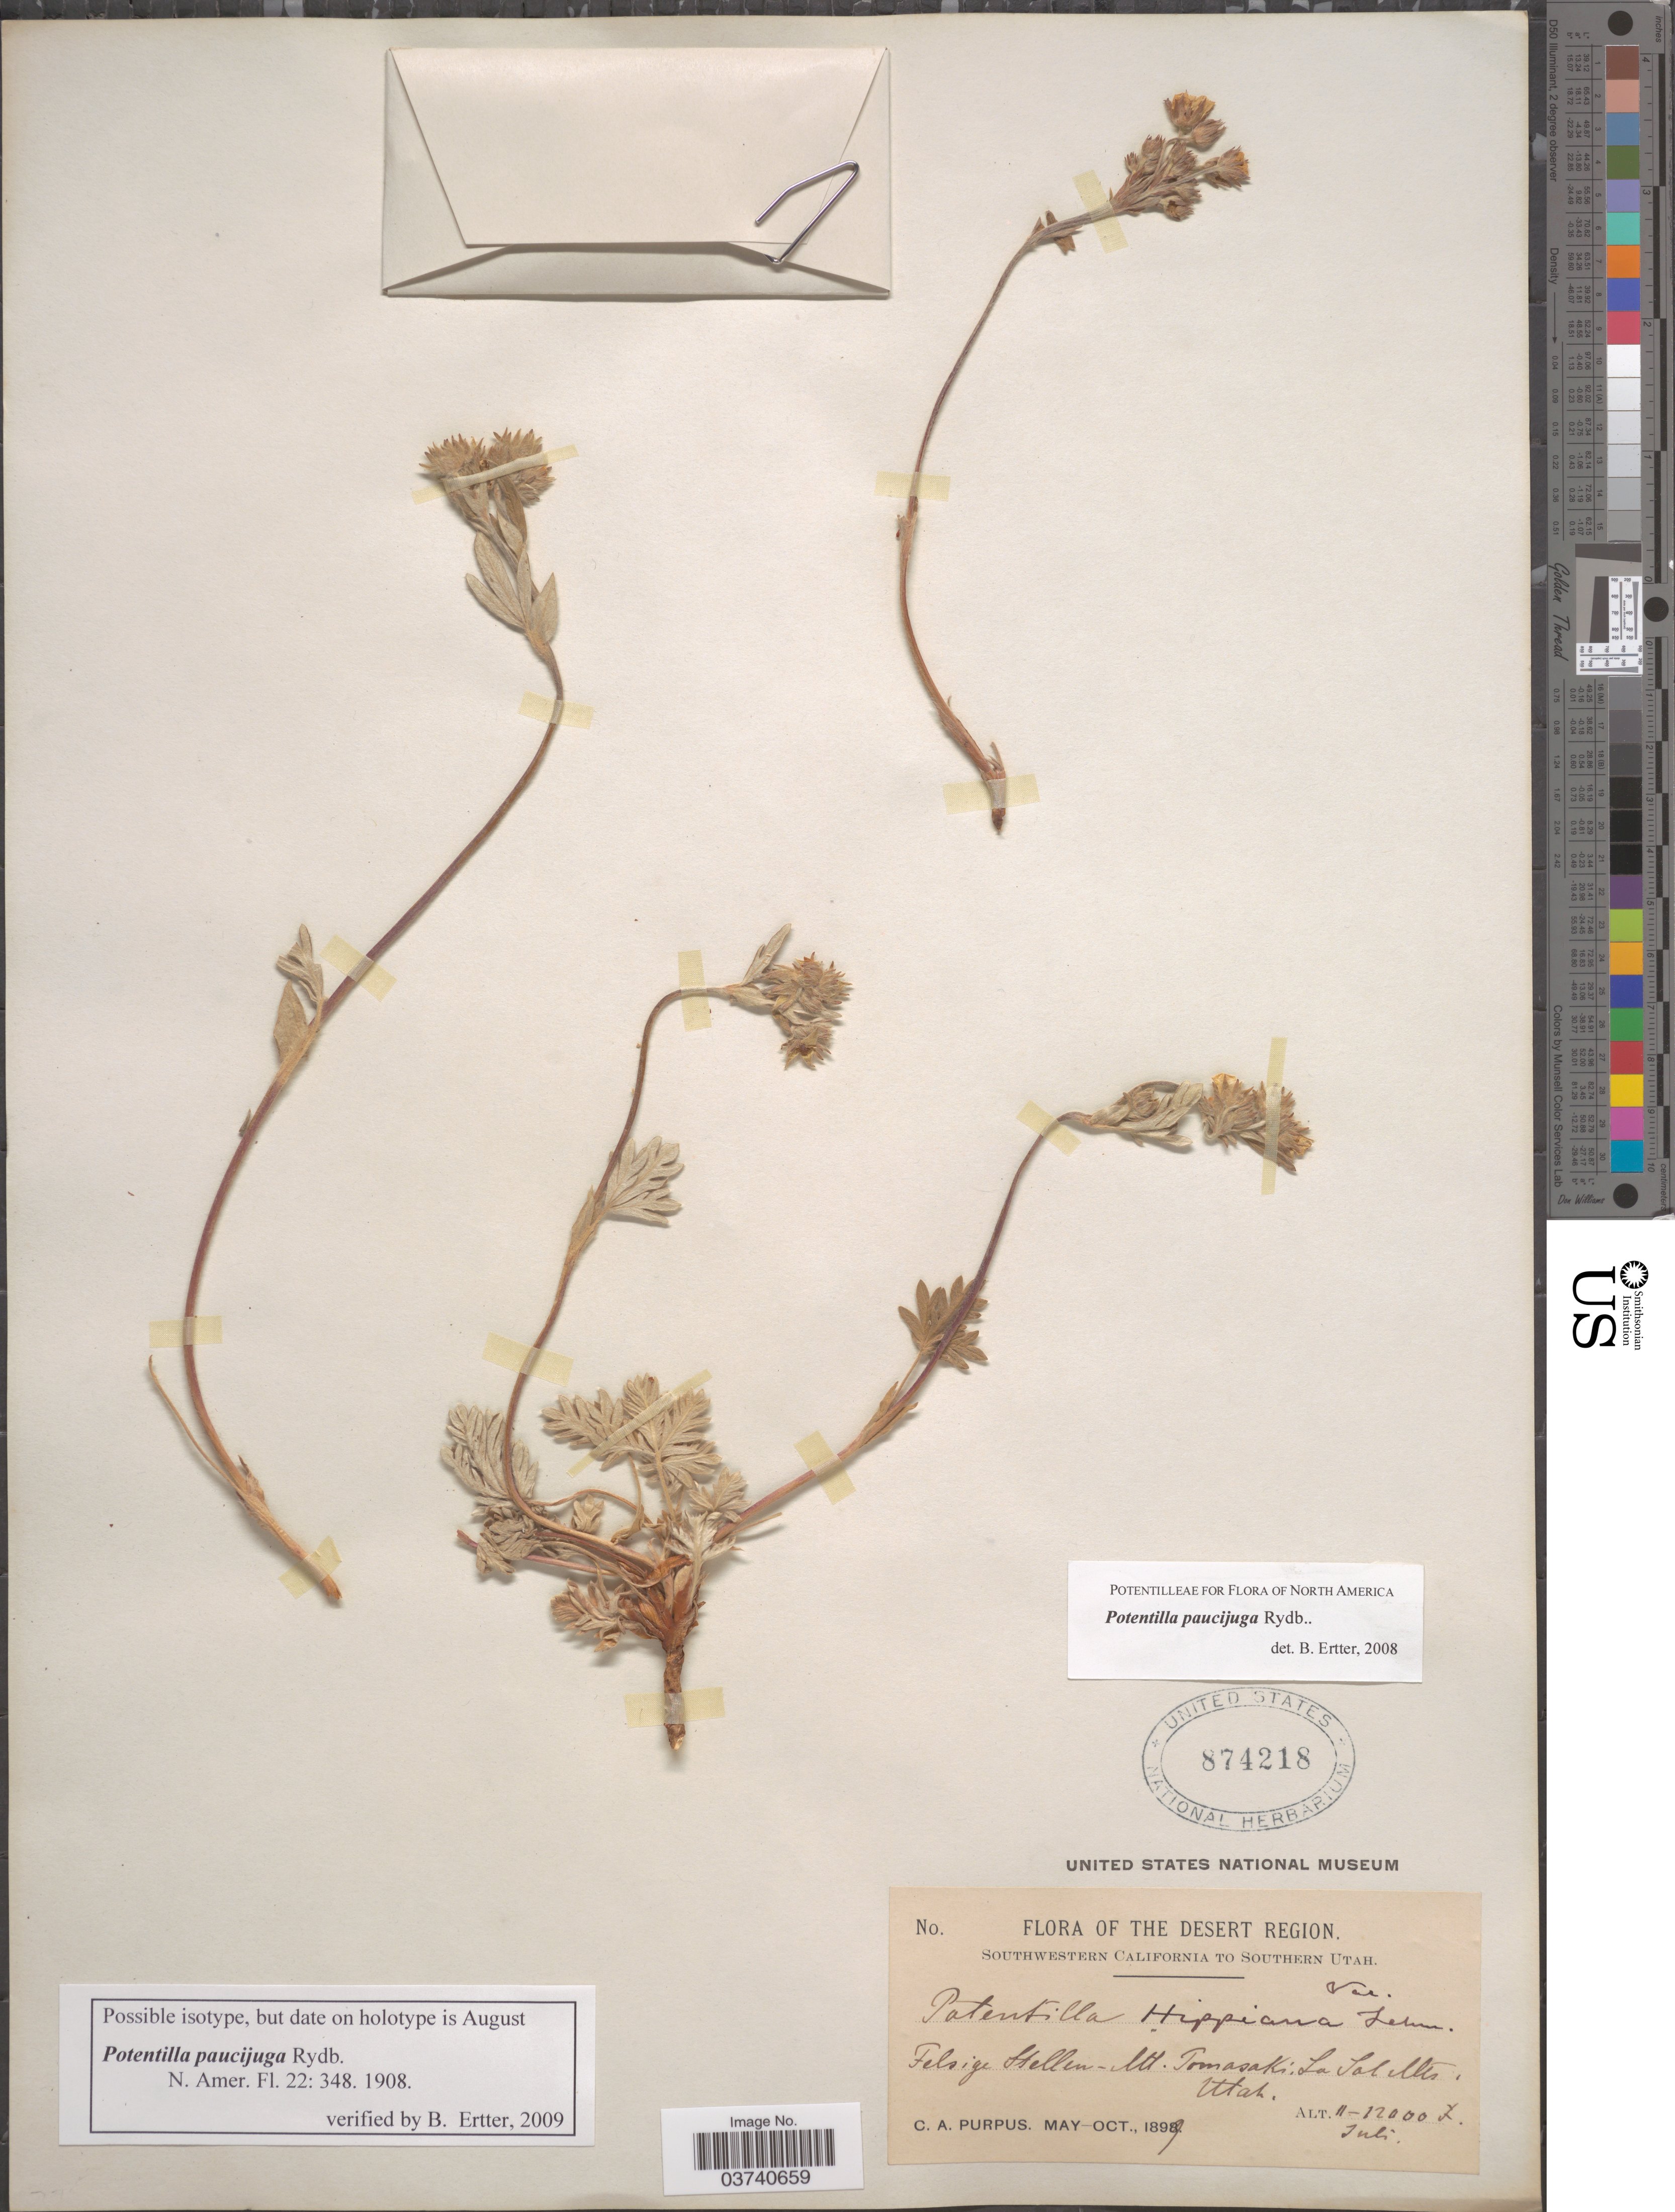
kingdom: Plantae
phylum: Tracheophyta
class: Magnoliopsida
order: Rosales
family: Rosaceae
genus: Potentilla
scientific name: Potentilla paucijuga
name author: Rydb.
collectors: C. A. Purpus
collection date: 1899-07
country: United States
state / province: Utah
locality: The Desert Region. Southwestern California to Southern Utah. Felsiga Stellen- Mt. Tomasaki. La Sal Mts.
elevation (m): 3353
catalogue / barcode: US 874218